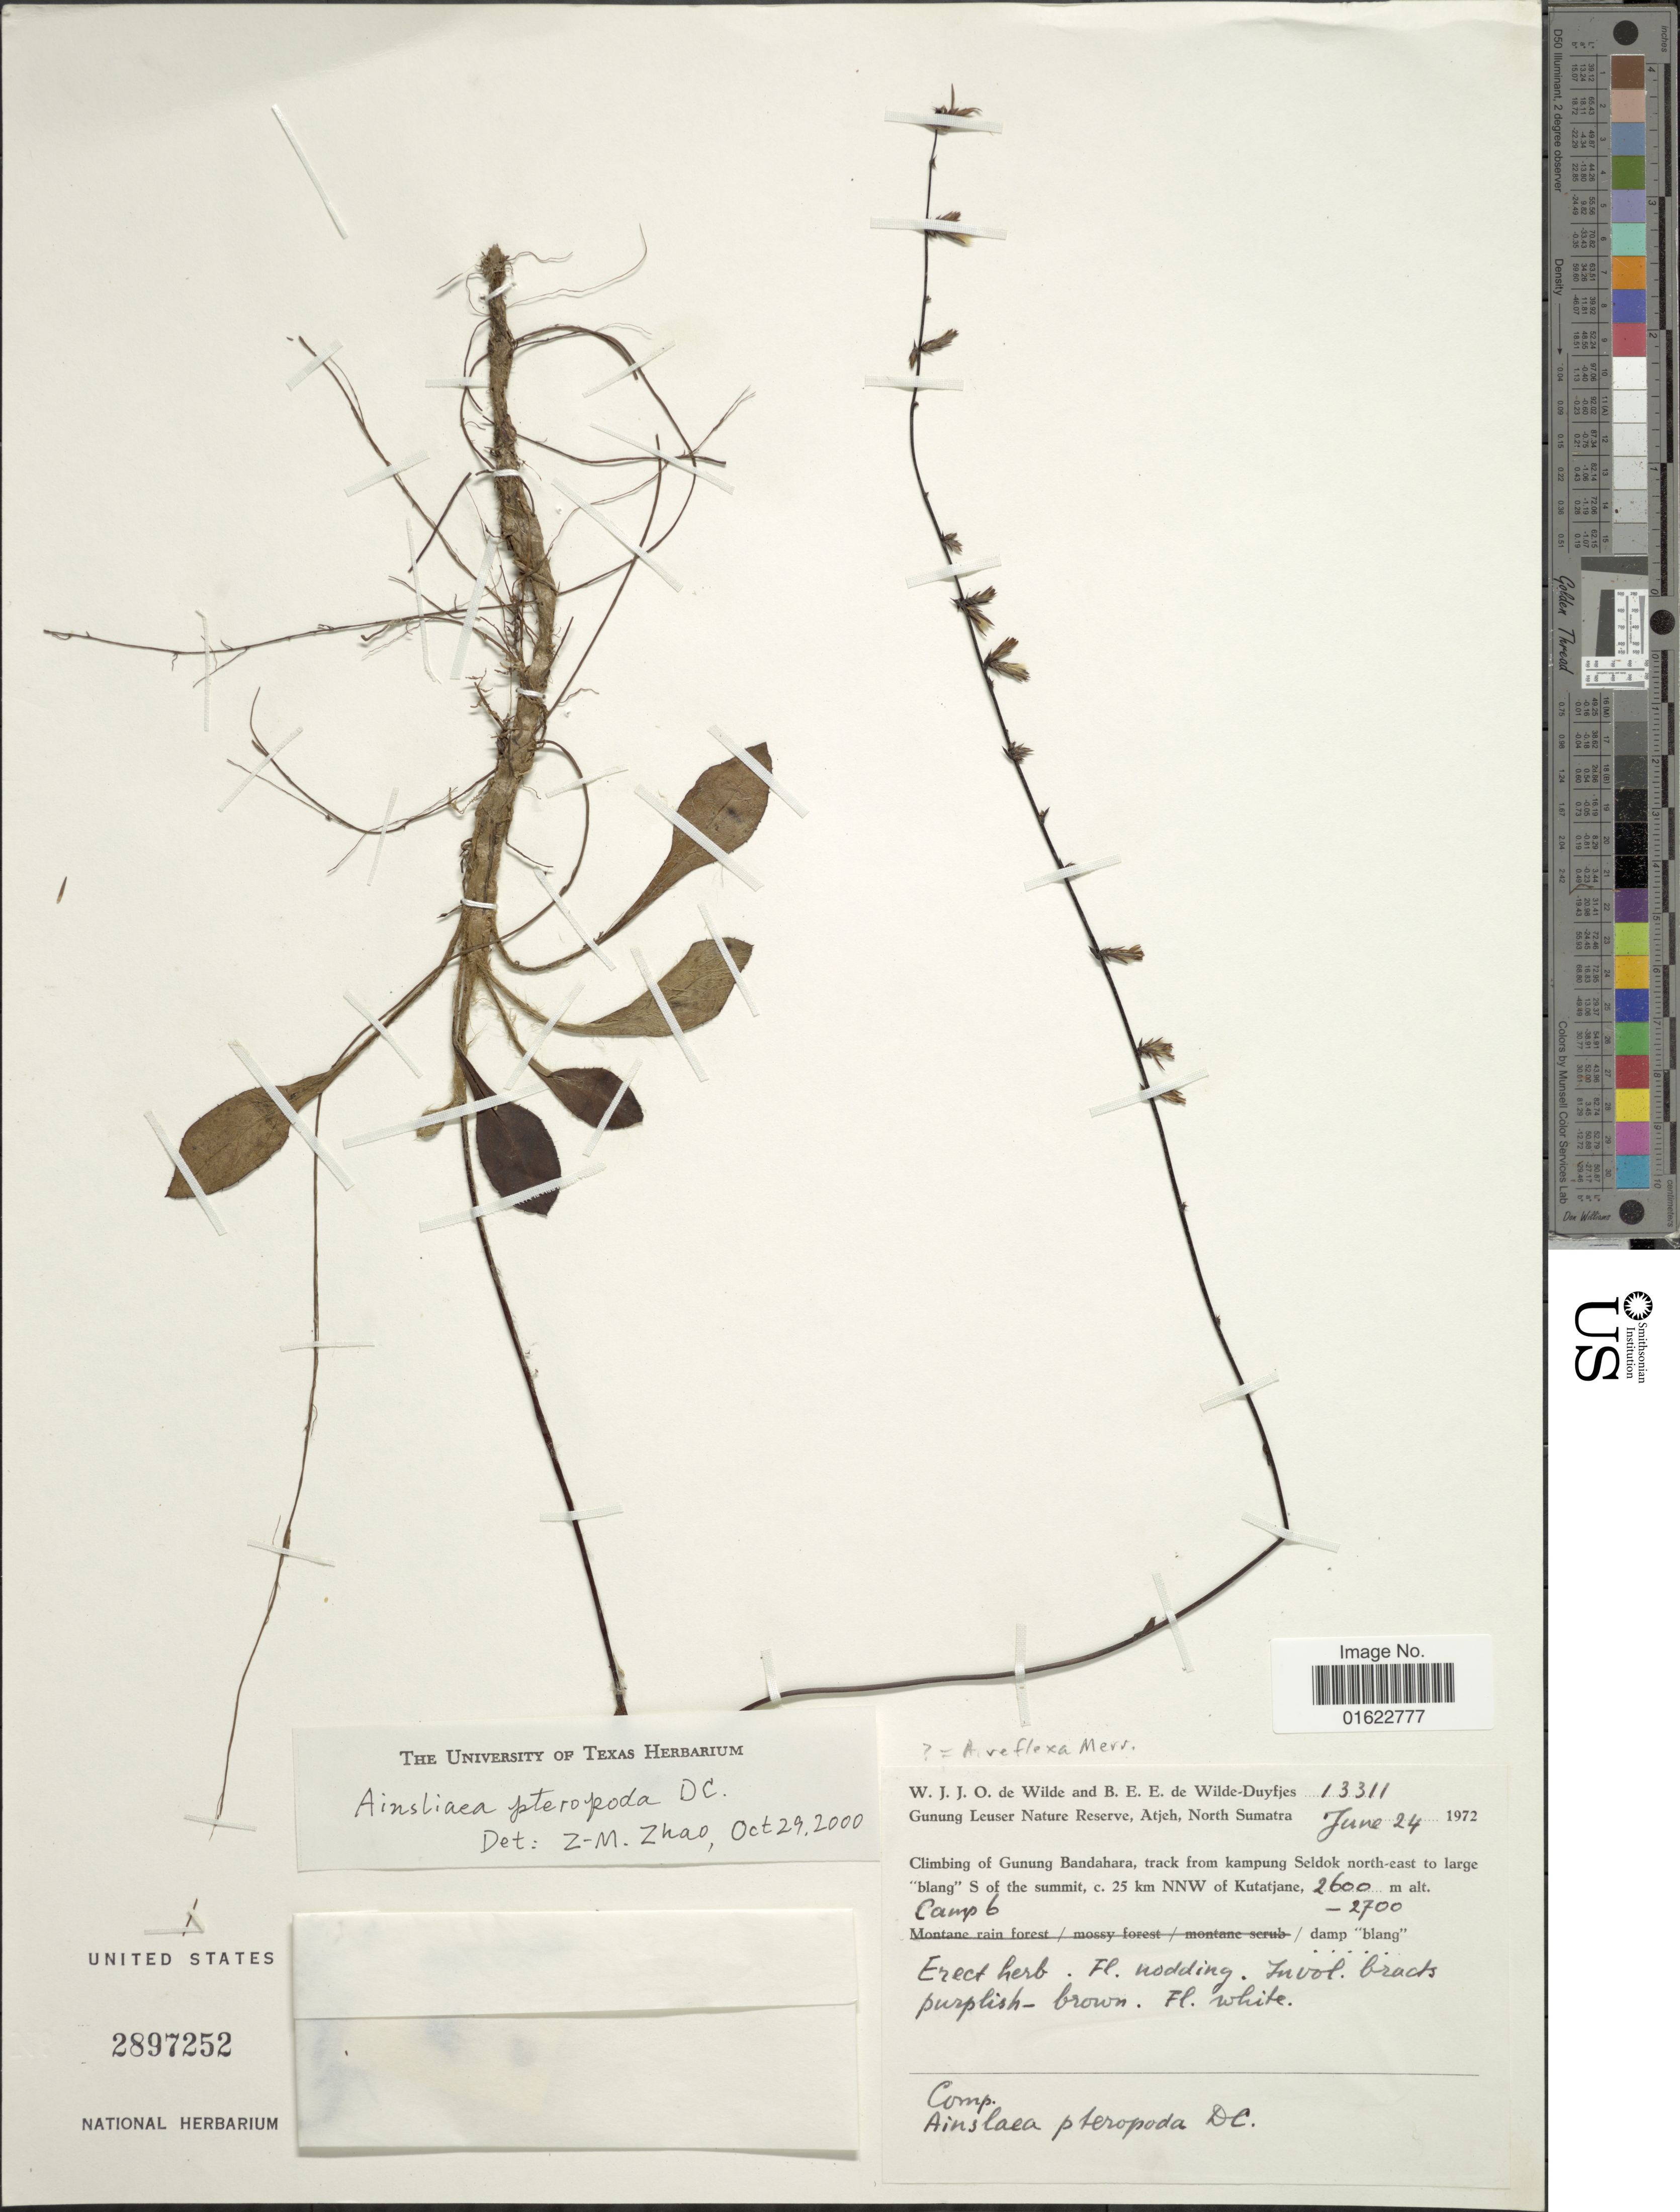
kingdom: Plantae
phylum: Tracheophyta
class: Magnoliopsida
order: Asterales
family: Asteraceae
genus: Ainsliaea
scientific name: Ainsliaea latifolia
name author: (D. Don) Sch. Bip.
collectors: W. J. de Wilde & B. E. de Wilde-Duyfjes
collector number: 13311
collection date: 1972-06-24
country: Indonesia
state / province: Sumatra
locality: Gunung Leuser Nature Reserve, Atjeh, North Sumatra, Climbing of Gunung Bandahara, track from kampung Seldok north-east to large "blang" S of summit, c. 25 km NNW of Kutatjane, Camp 6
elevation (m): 2600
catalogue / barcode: US 2897252